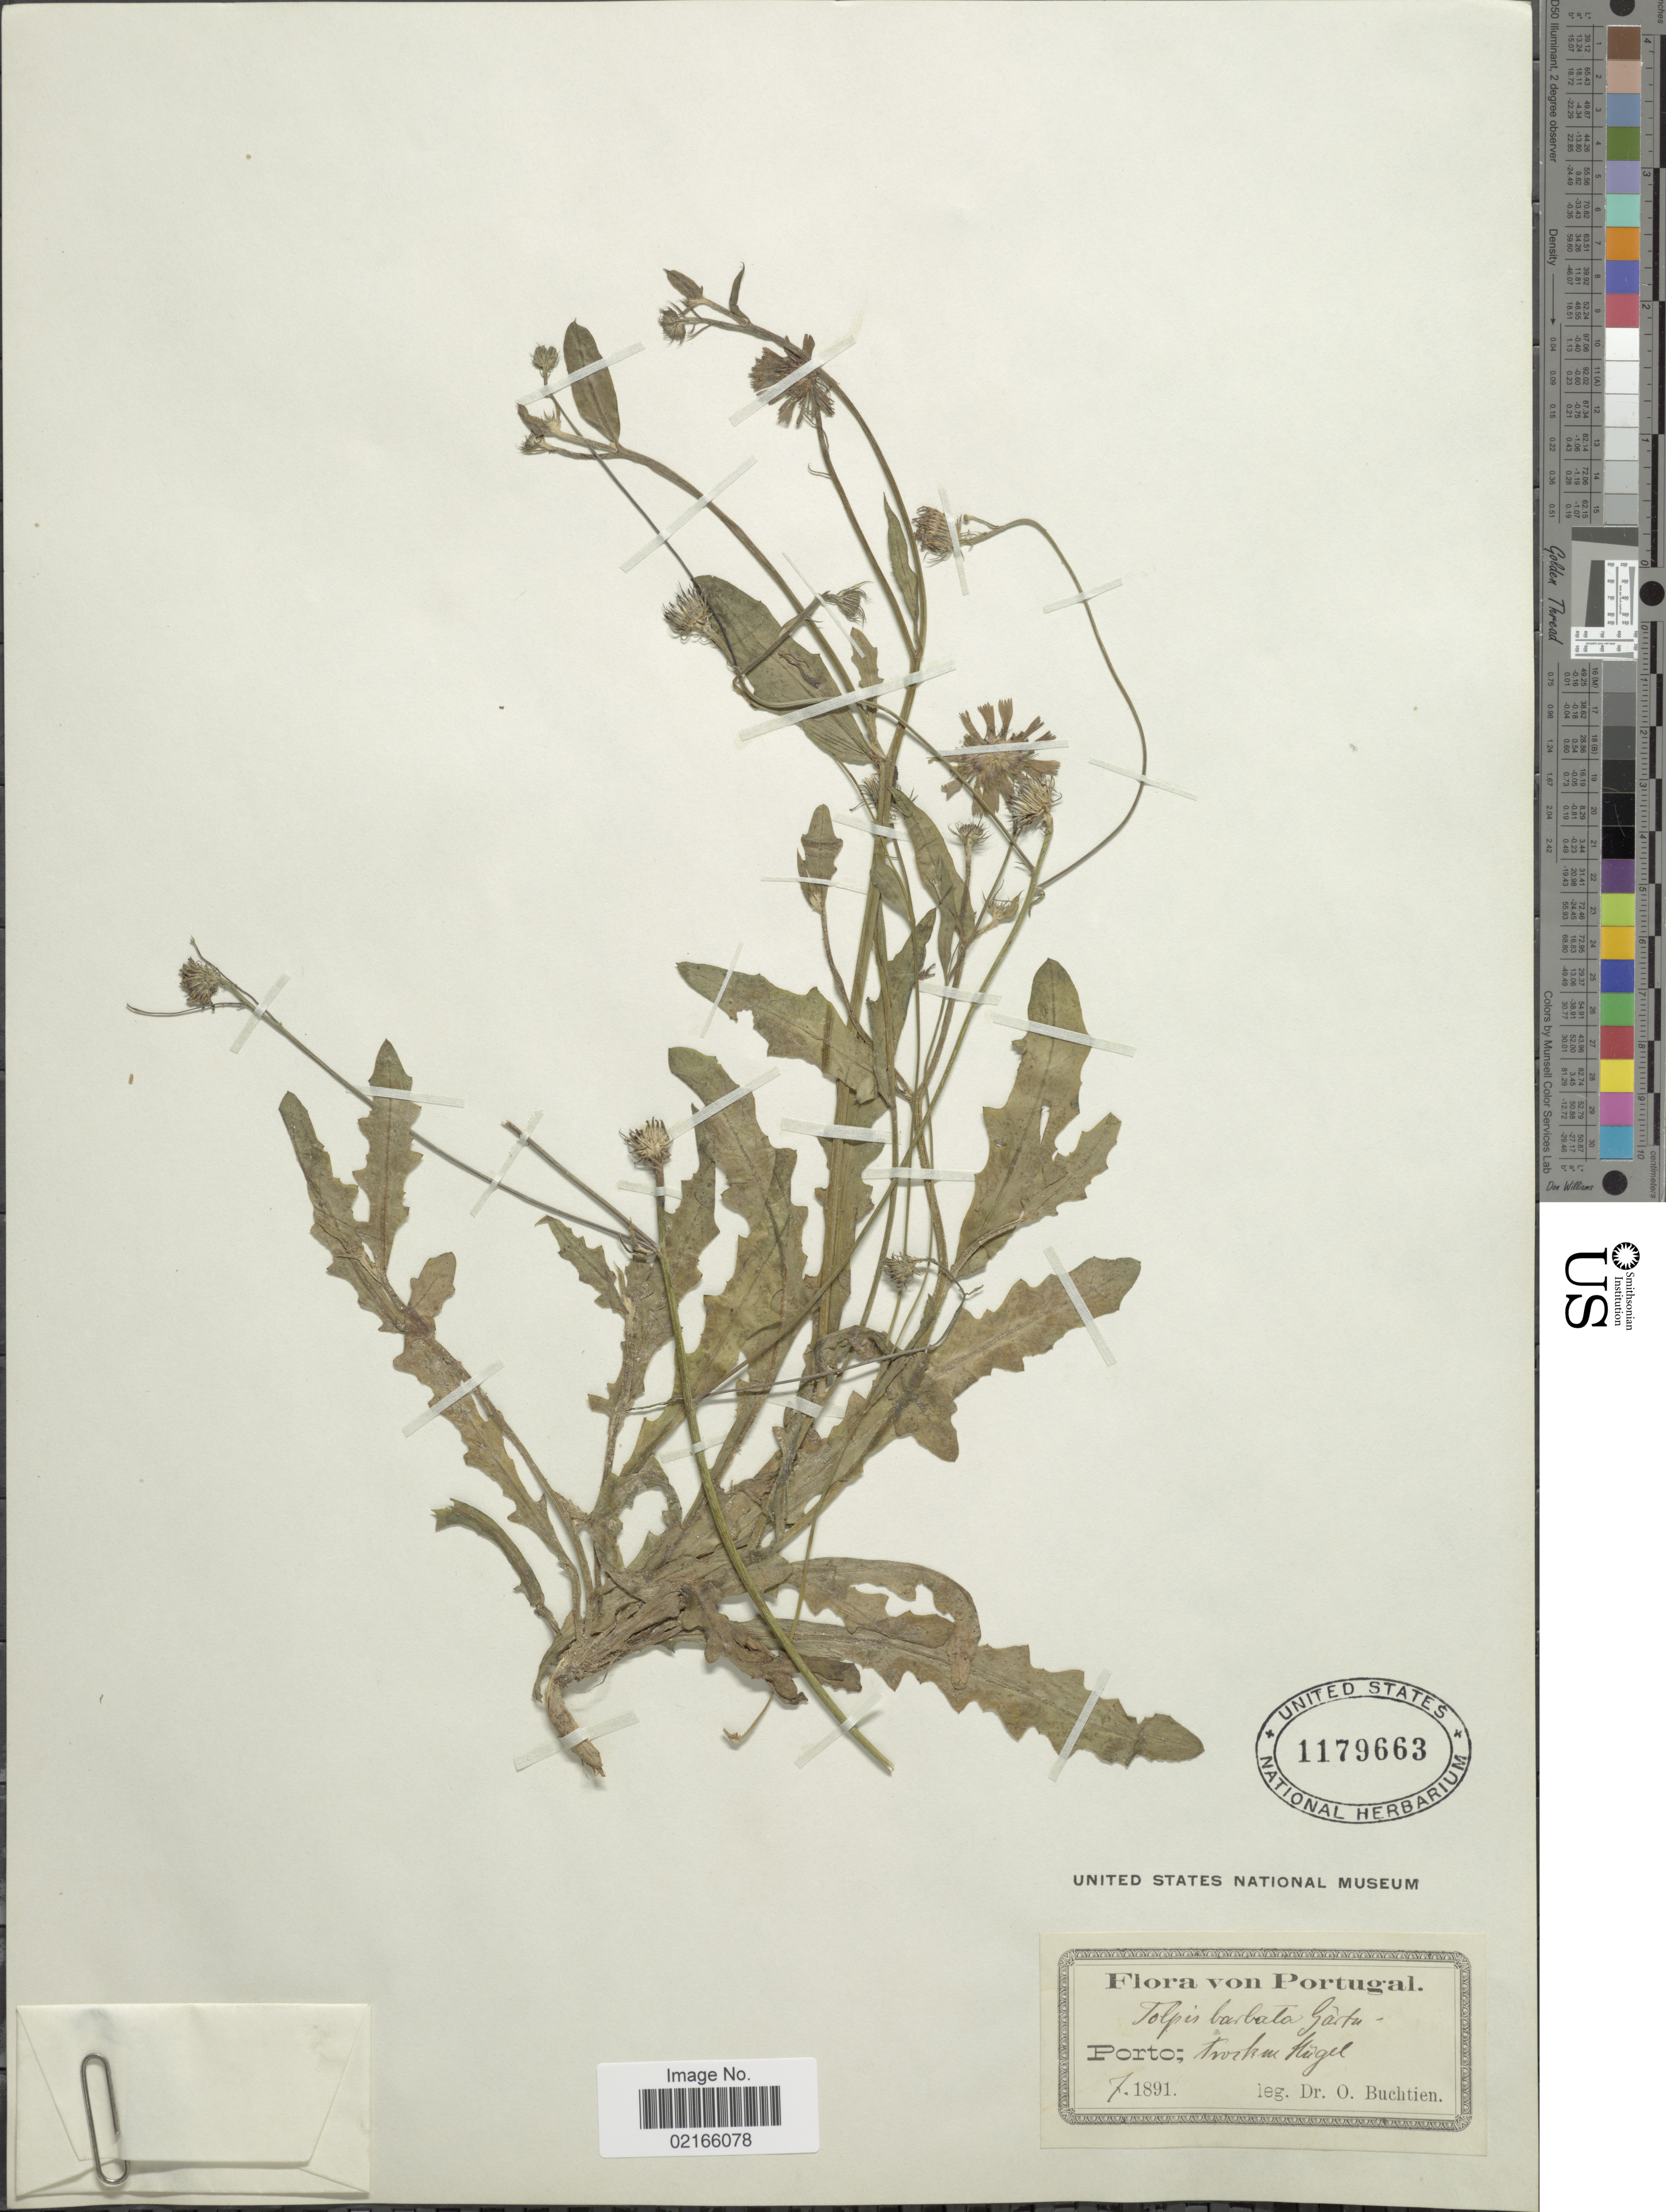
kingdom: Plantae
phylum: Tracheophyta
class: Magnoliopsida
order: Asterales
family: Asteraceae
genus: Tolpis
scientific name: Tolpis barbata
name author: (L.) Gaertn.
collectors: O. Buchtien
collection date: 1891-07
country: Portugal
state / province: Porto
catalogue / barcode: US 1179663